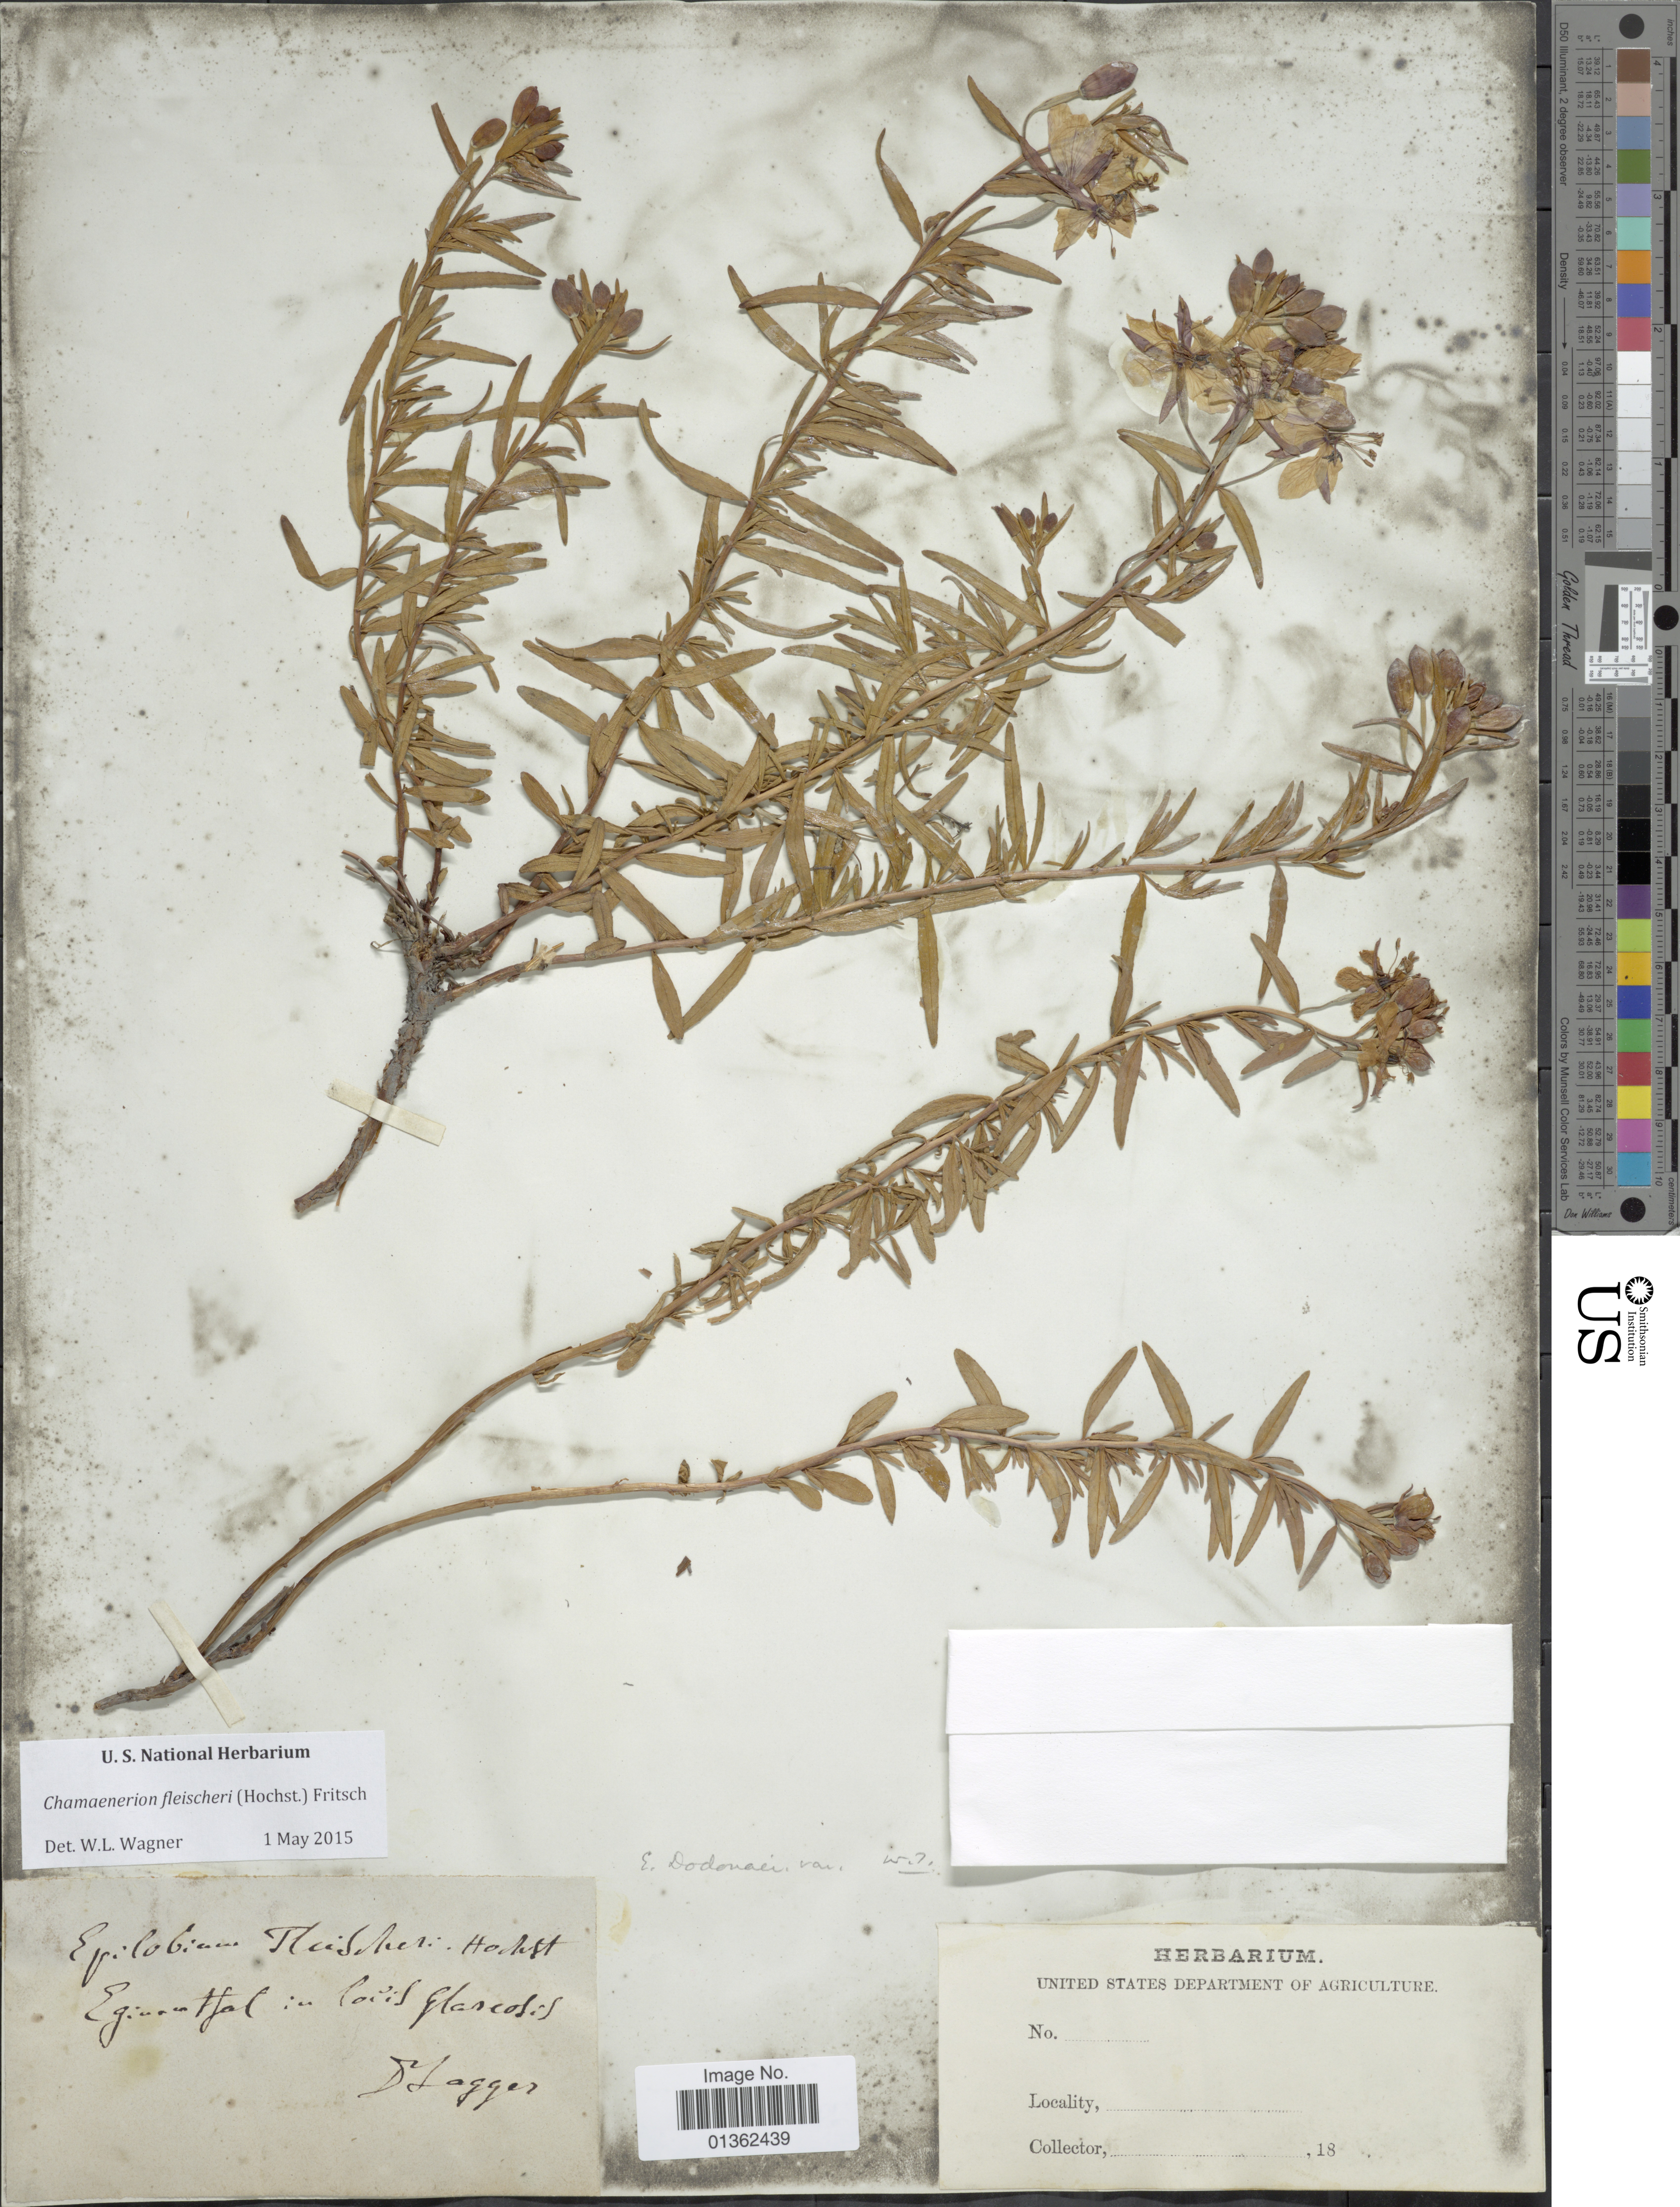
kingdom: Plantae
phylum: Tracheophyta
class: Magnoliopsida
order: Myrtales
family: Onagraceae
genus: Chamaenerion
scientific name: Chamaenerion fleischeri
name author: (Hochst.) Fritsch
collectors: D. Lagger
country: Switzerland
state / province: Valais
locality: Eginenthal in locis Glareosis.